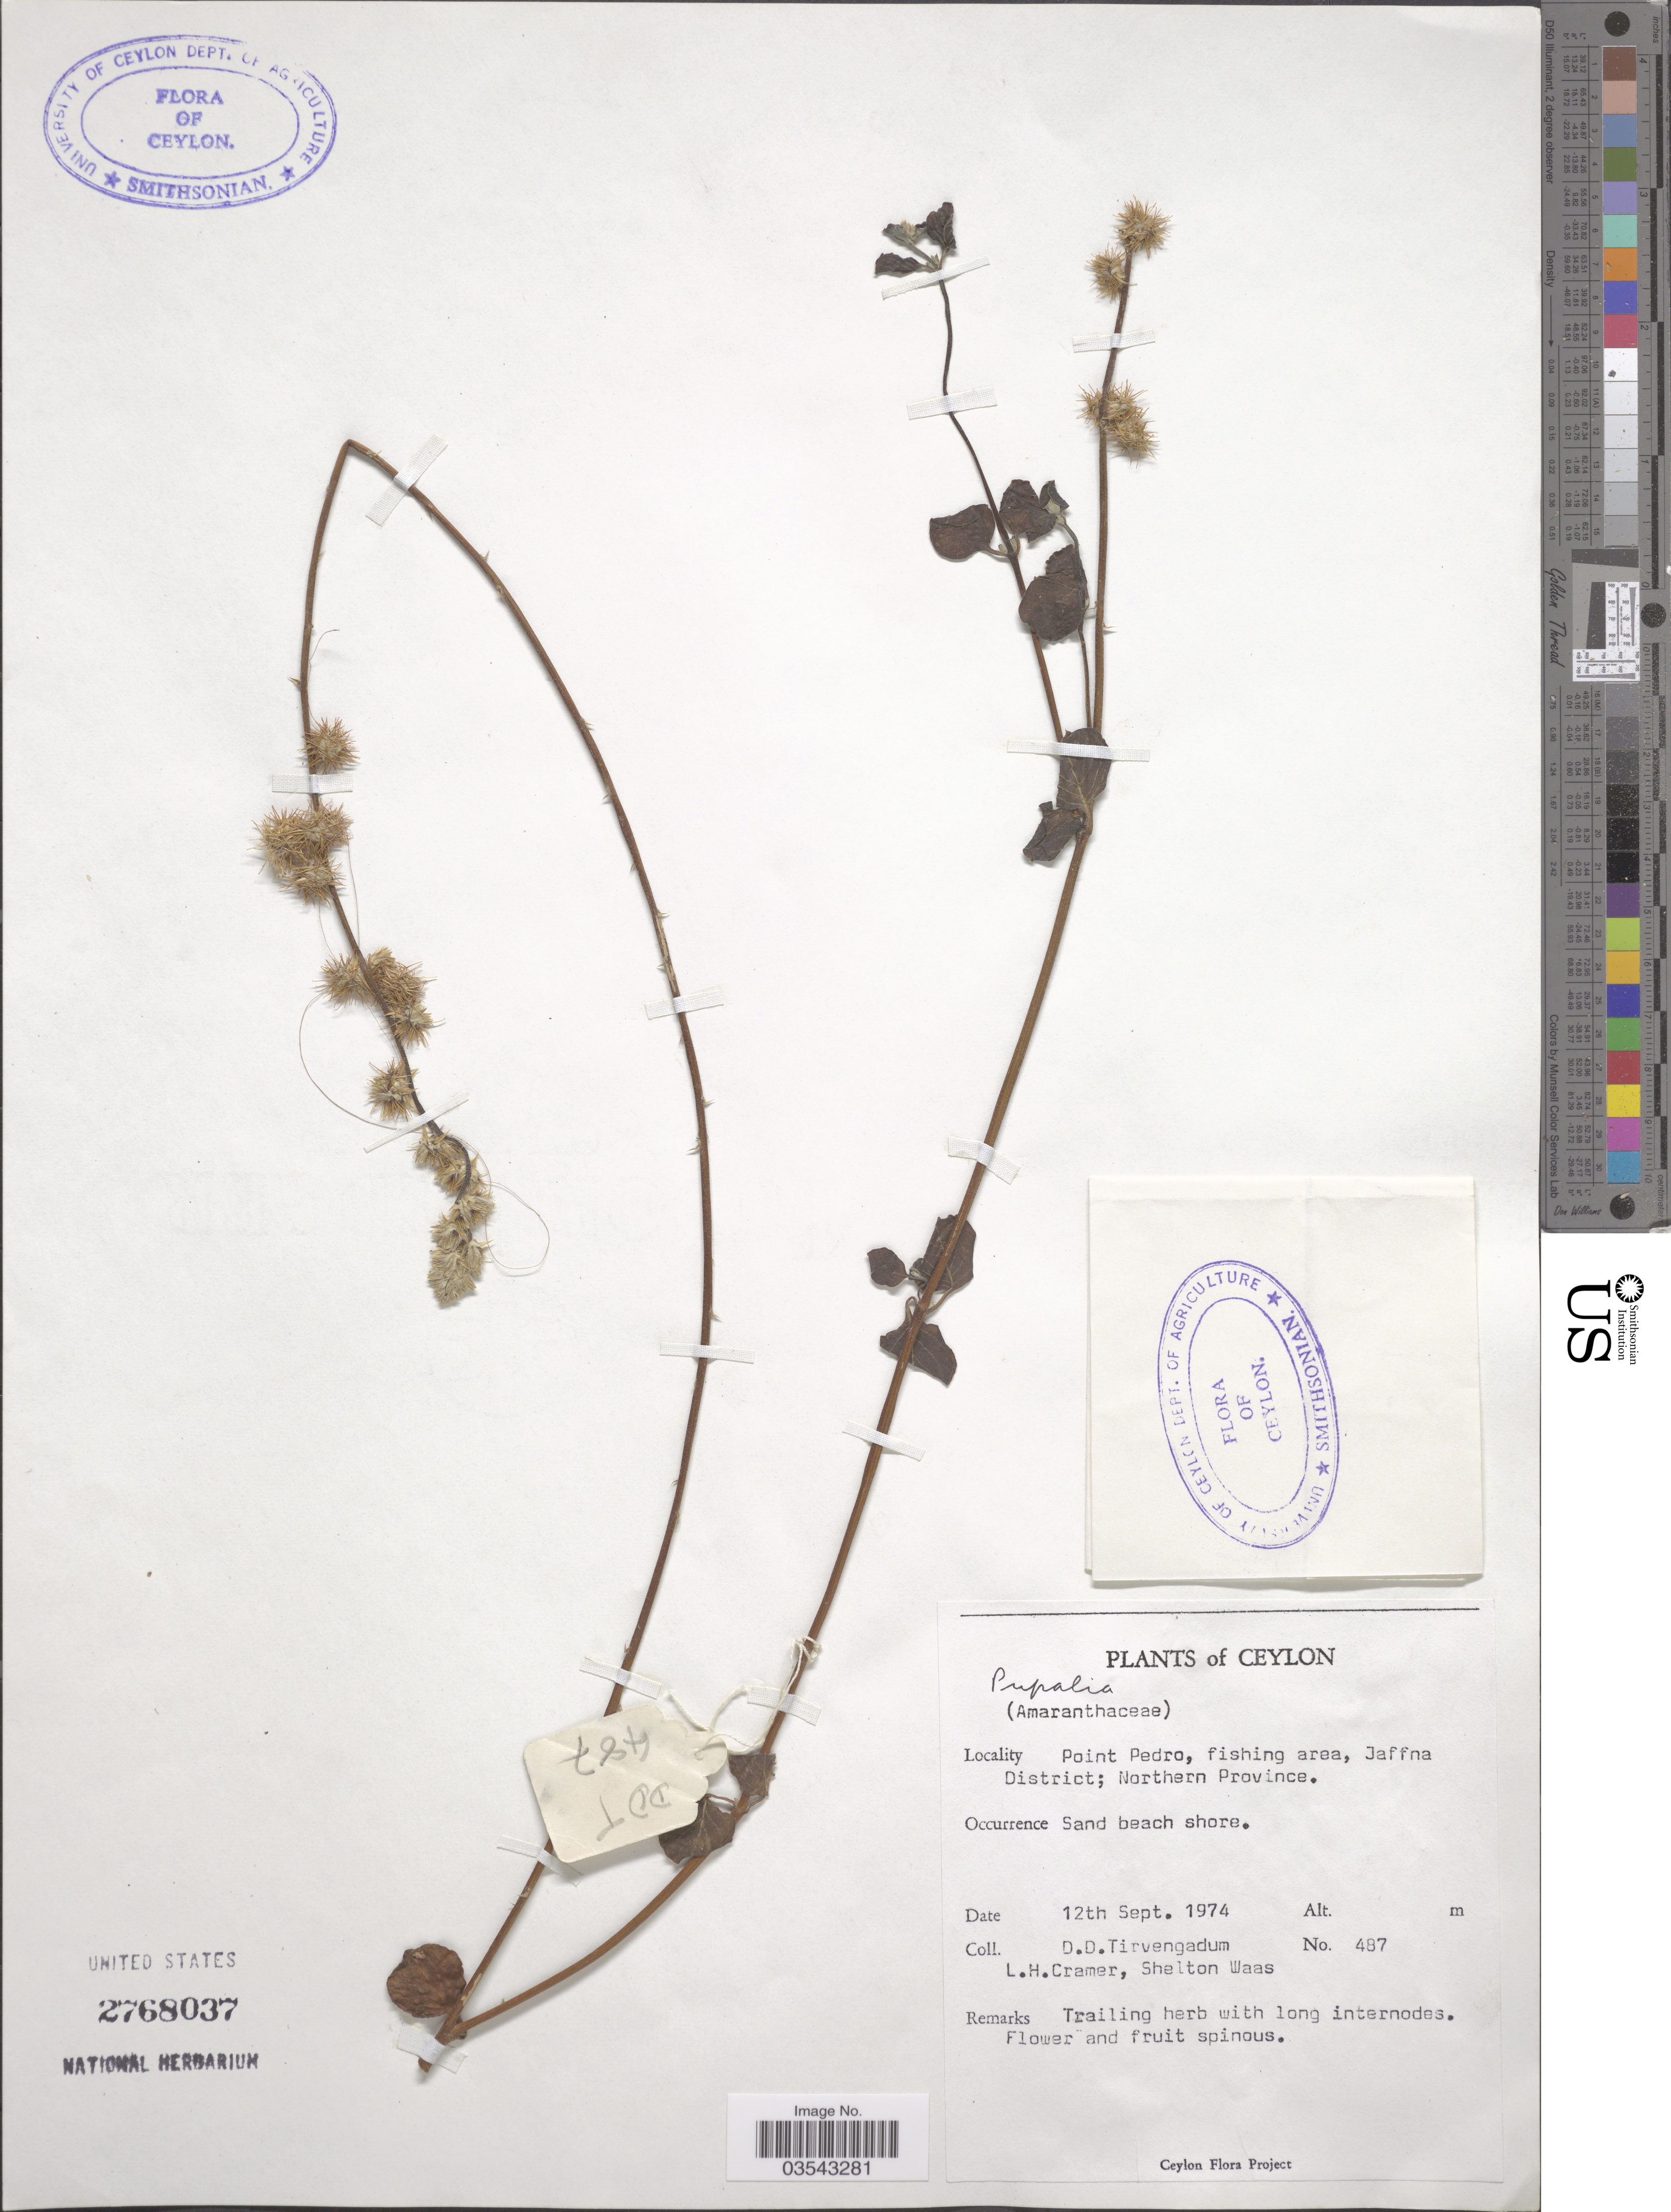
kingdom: Plantae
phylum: Tracheophyta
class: Magnoliopsida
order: Caryophyllales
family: Amaranthaceae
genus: Pupalia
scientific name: Pupalia orbiculata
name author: Wight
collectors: D. Tirvengadum, L. H. Cramer & S. Waas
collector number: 487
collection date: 1974-09-12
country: Sri Lanka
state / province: Northern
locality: Ceylon. Point Pedro, fishing area, Jaffna District.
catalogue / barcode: US 2768037